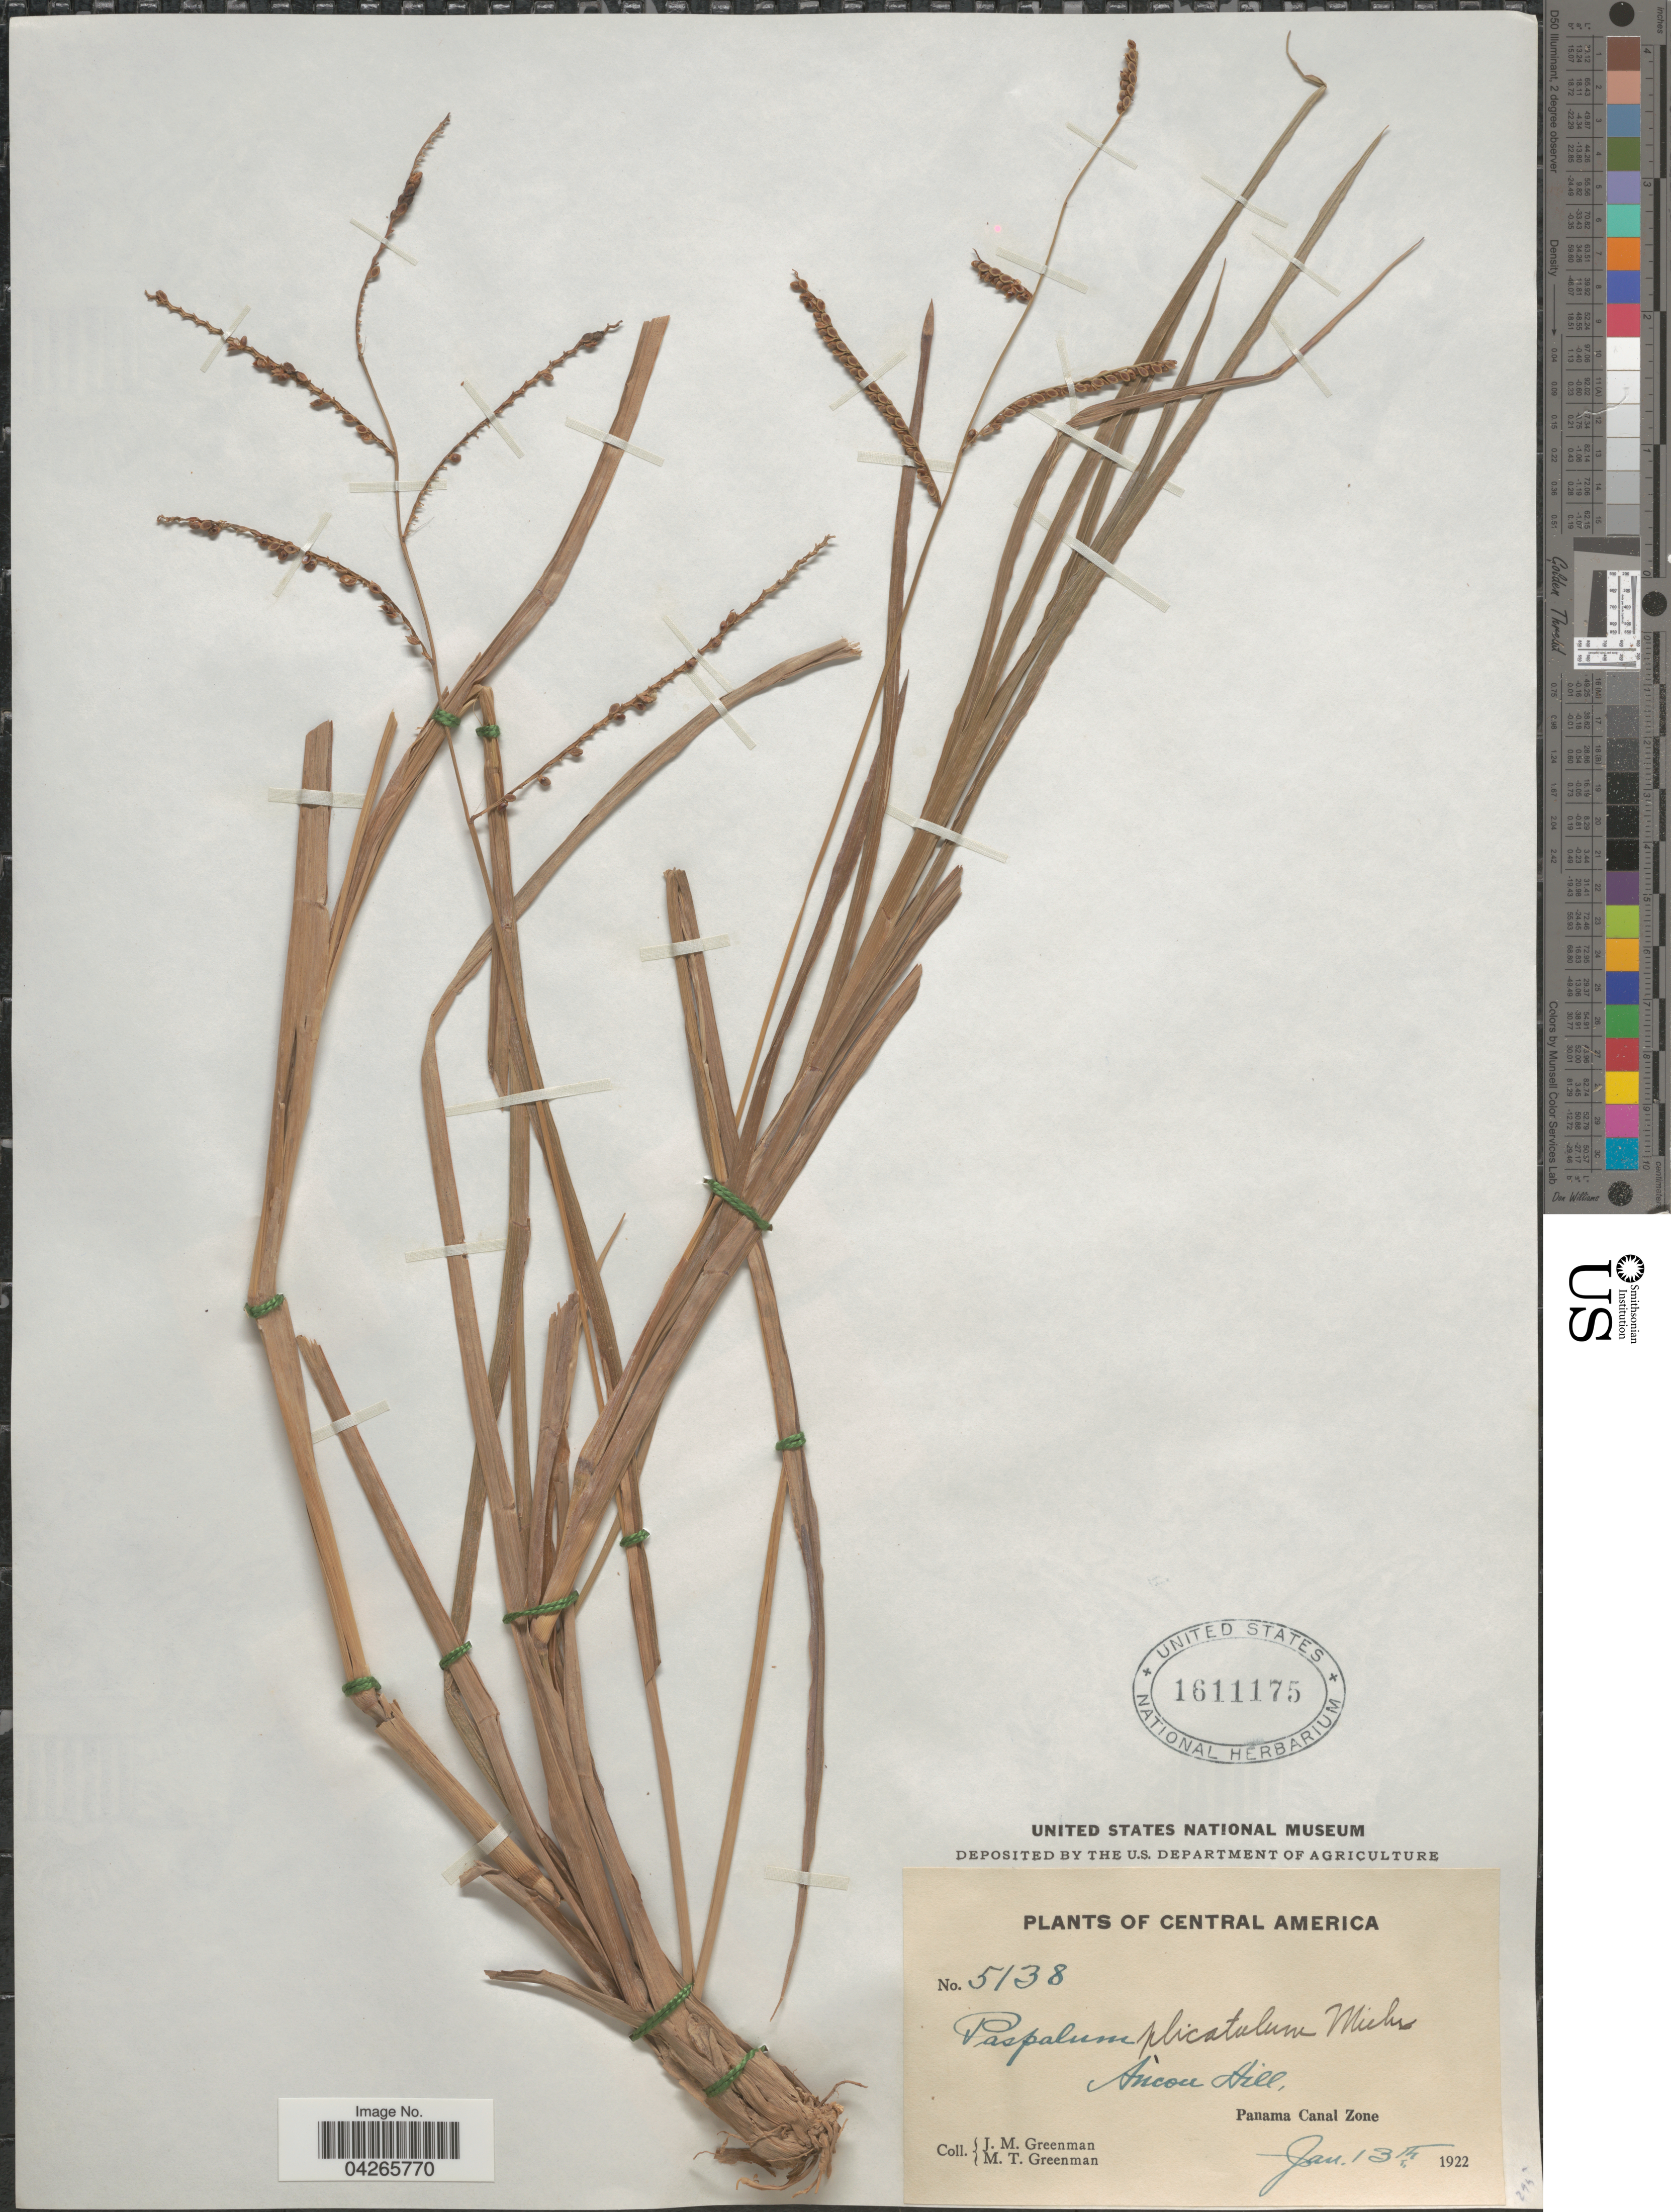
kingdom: Plantae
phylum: Tracheophyta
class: Liliopsida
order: Poales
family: Poaceae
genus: Paspalum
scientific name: Paspalum plicatulum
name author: Michx.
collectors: J. M. Greenman & M. Greenman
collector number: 5138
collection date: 1922-01-13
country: Panama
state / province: Colón / Panamá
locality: Central America. Ancon Hill, Panama Canal Zone.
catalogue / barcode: US 1611175